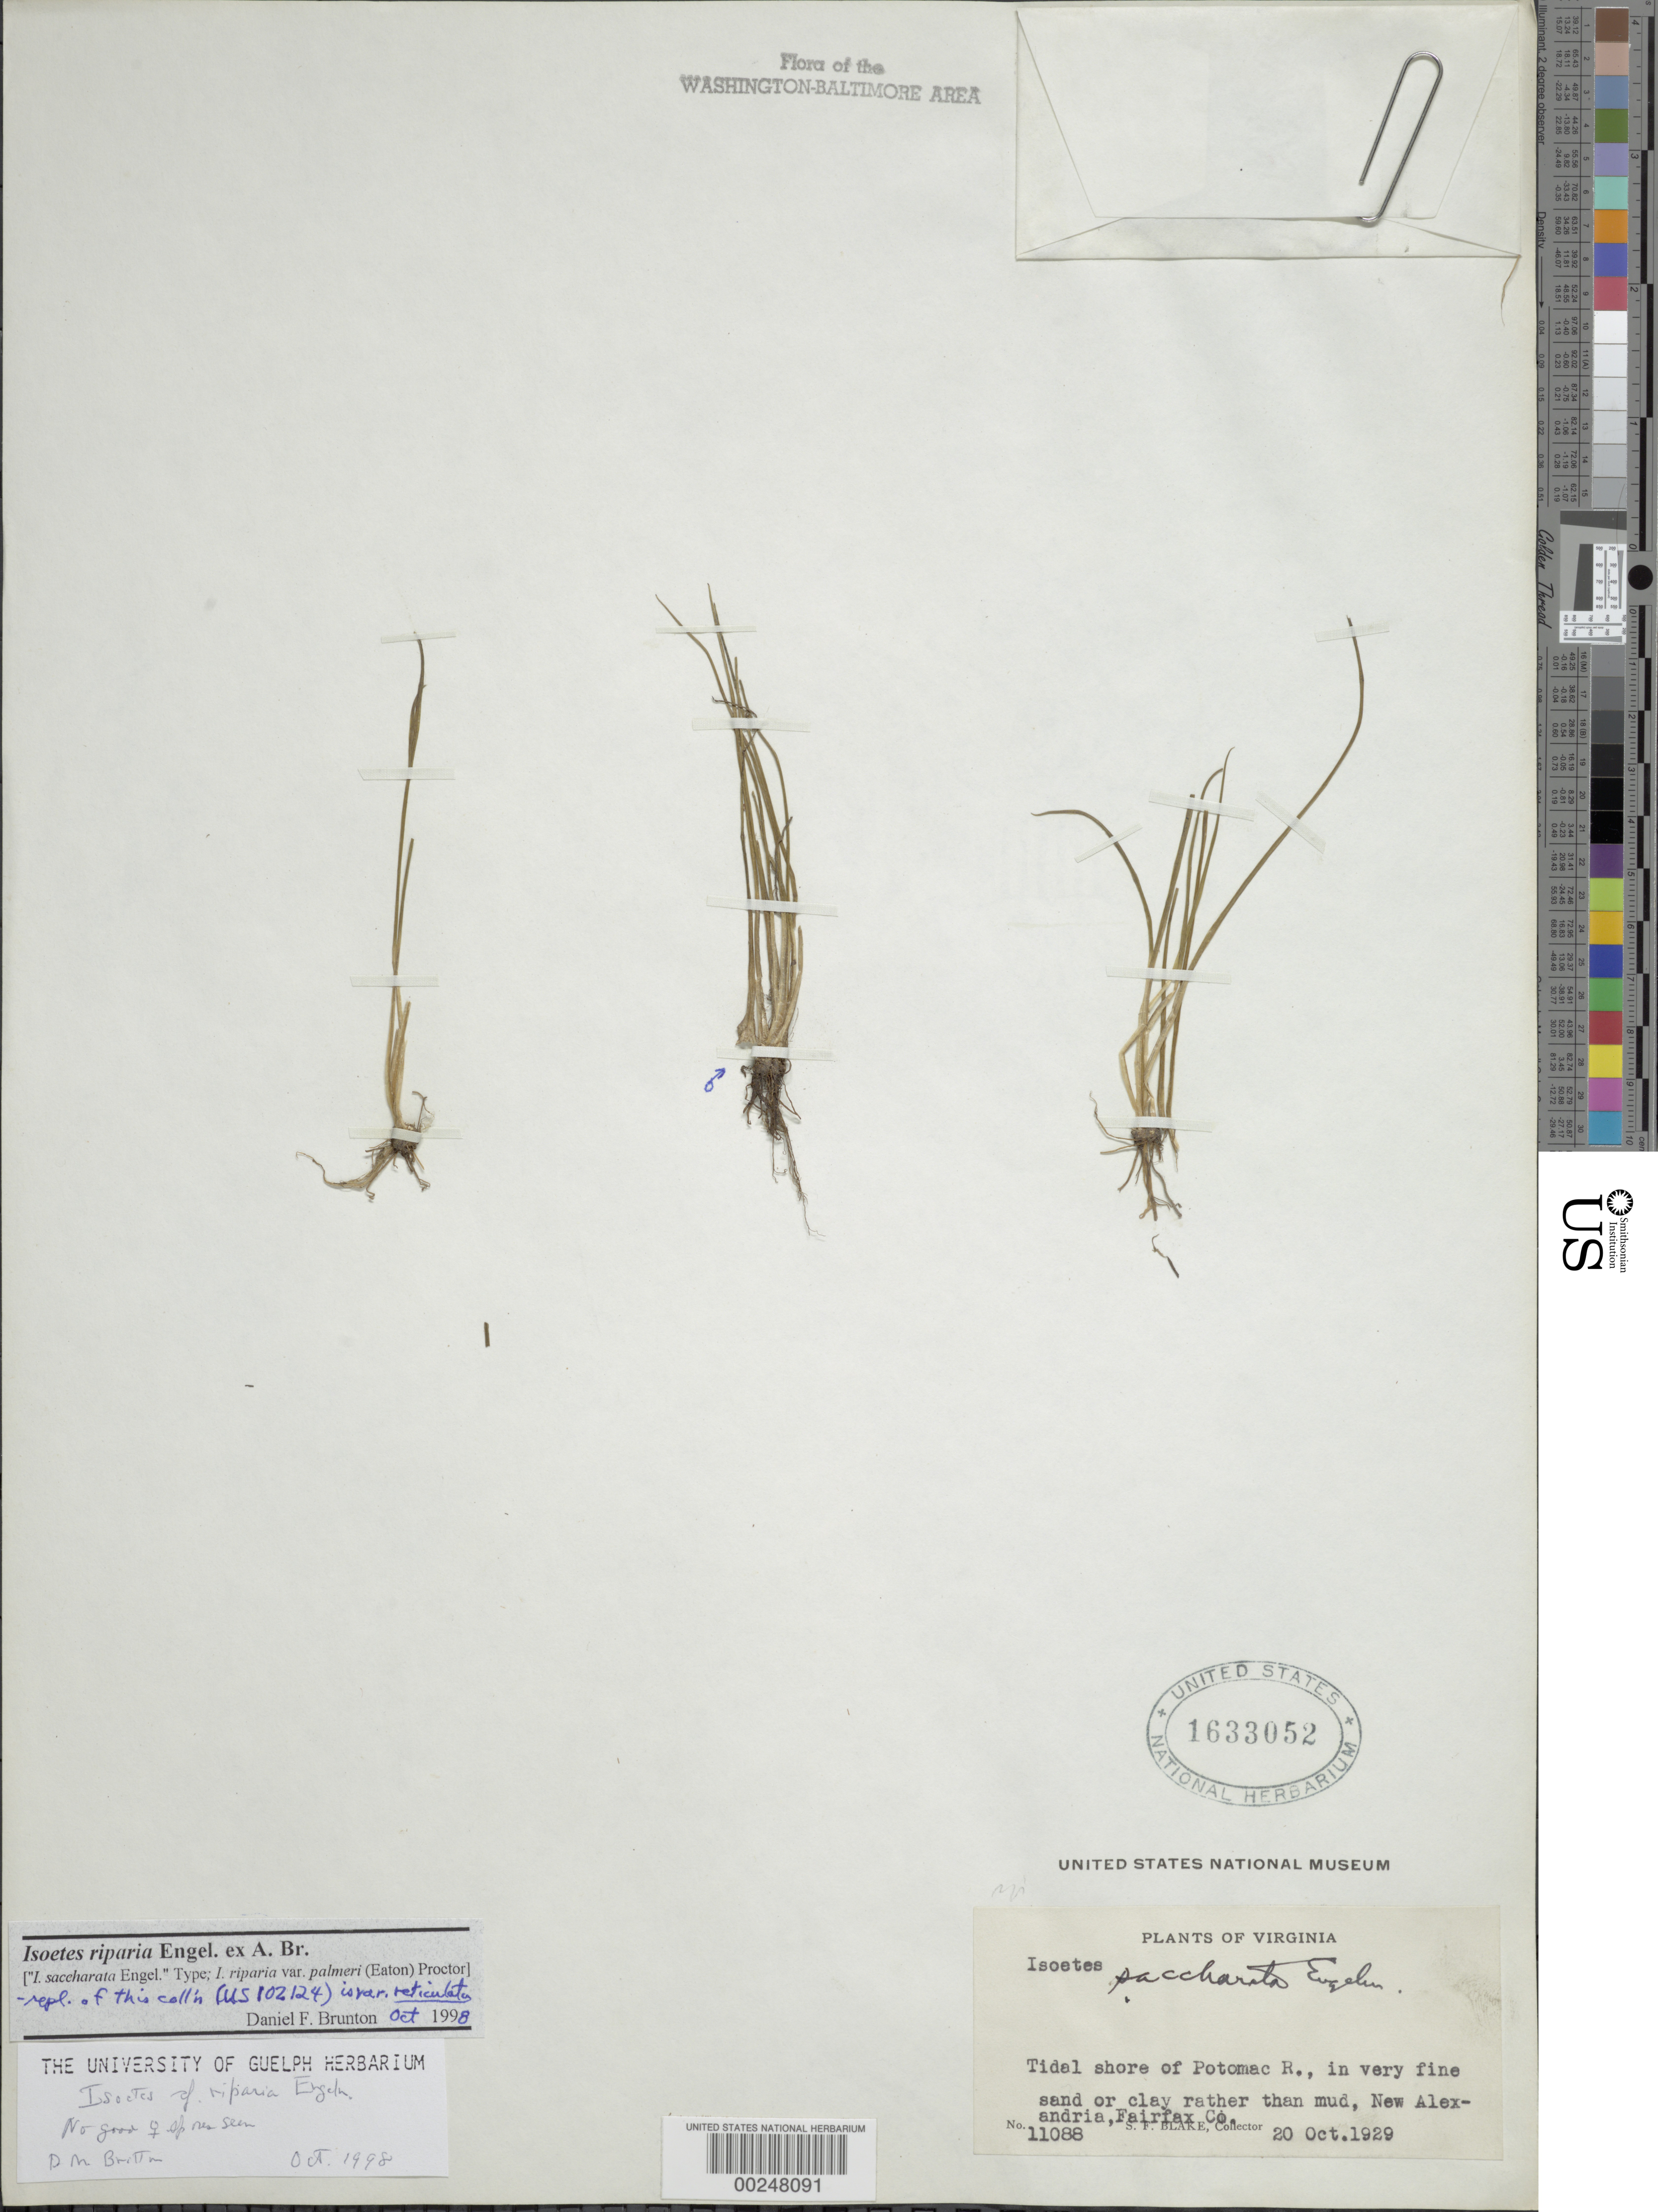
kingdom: Plantae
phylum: Tracheophyta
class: Lycopodiopsida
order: Isoetales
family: Isoetaceae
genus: Isoetes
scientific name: Isoetes riparia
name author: Engelm. ex A. Braun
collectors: S. Blake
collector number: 11088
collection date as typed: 20 Oct 1929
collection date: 1929-10-20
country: United States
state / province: Virginia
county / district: Fairfax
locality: New Alexandria, River Shore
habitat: Tidal shore, in very fine sand or clay rather than mud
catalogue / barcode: US 1633052